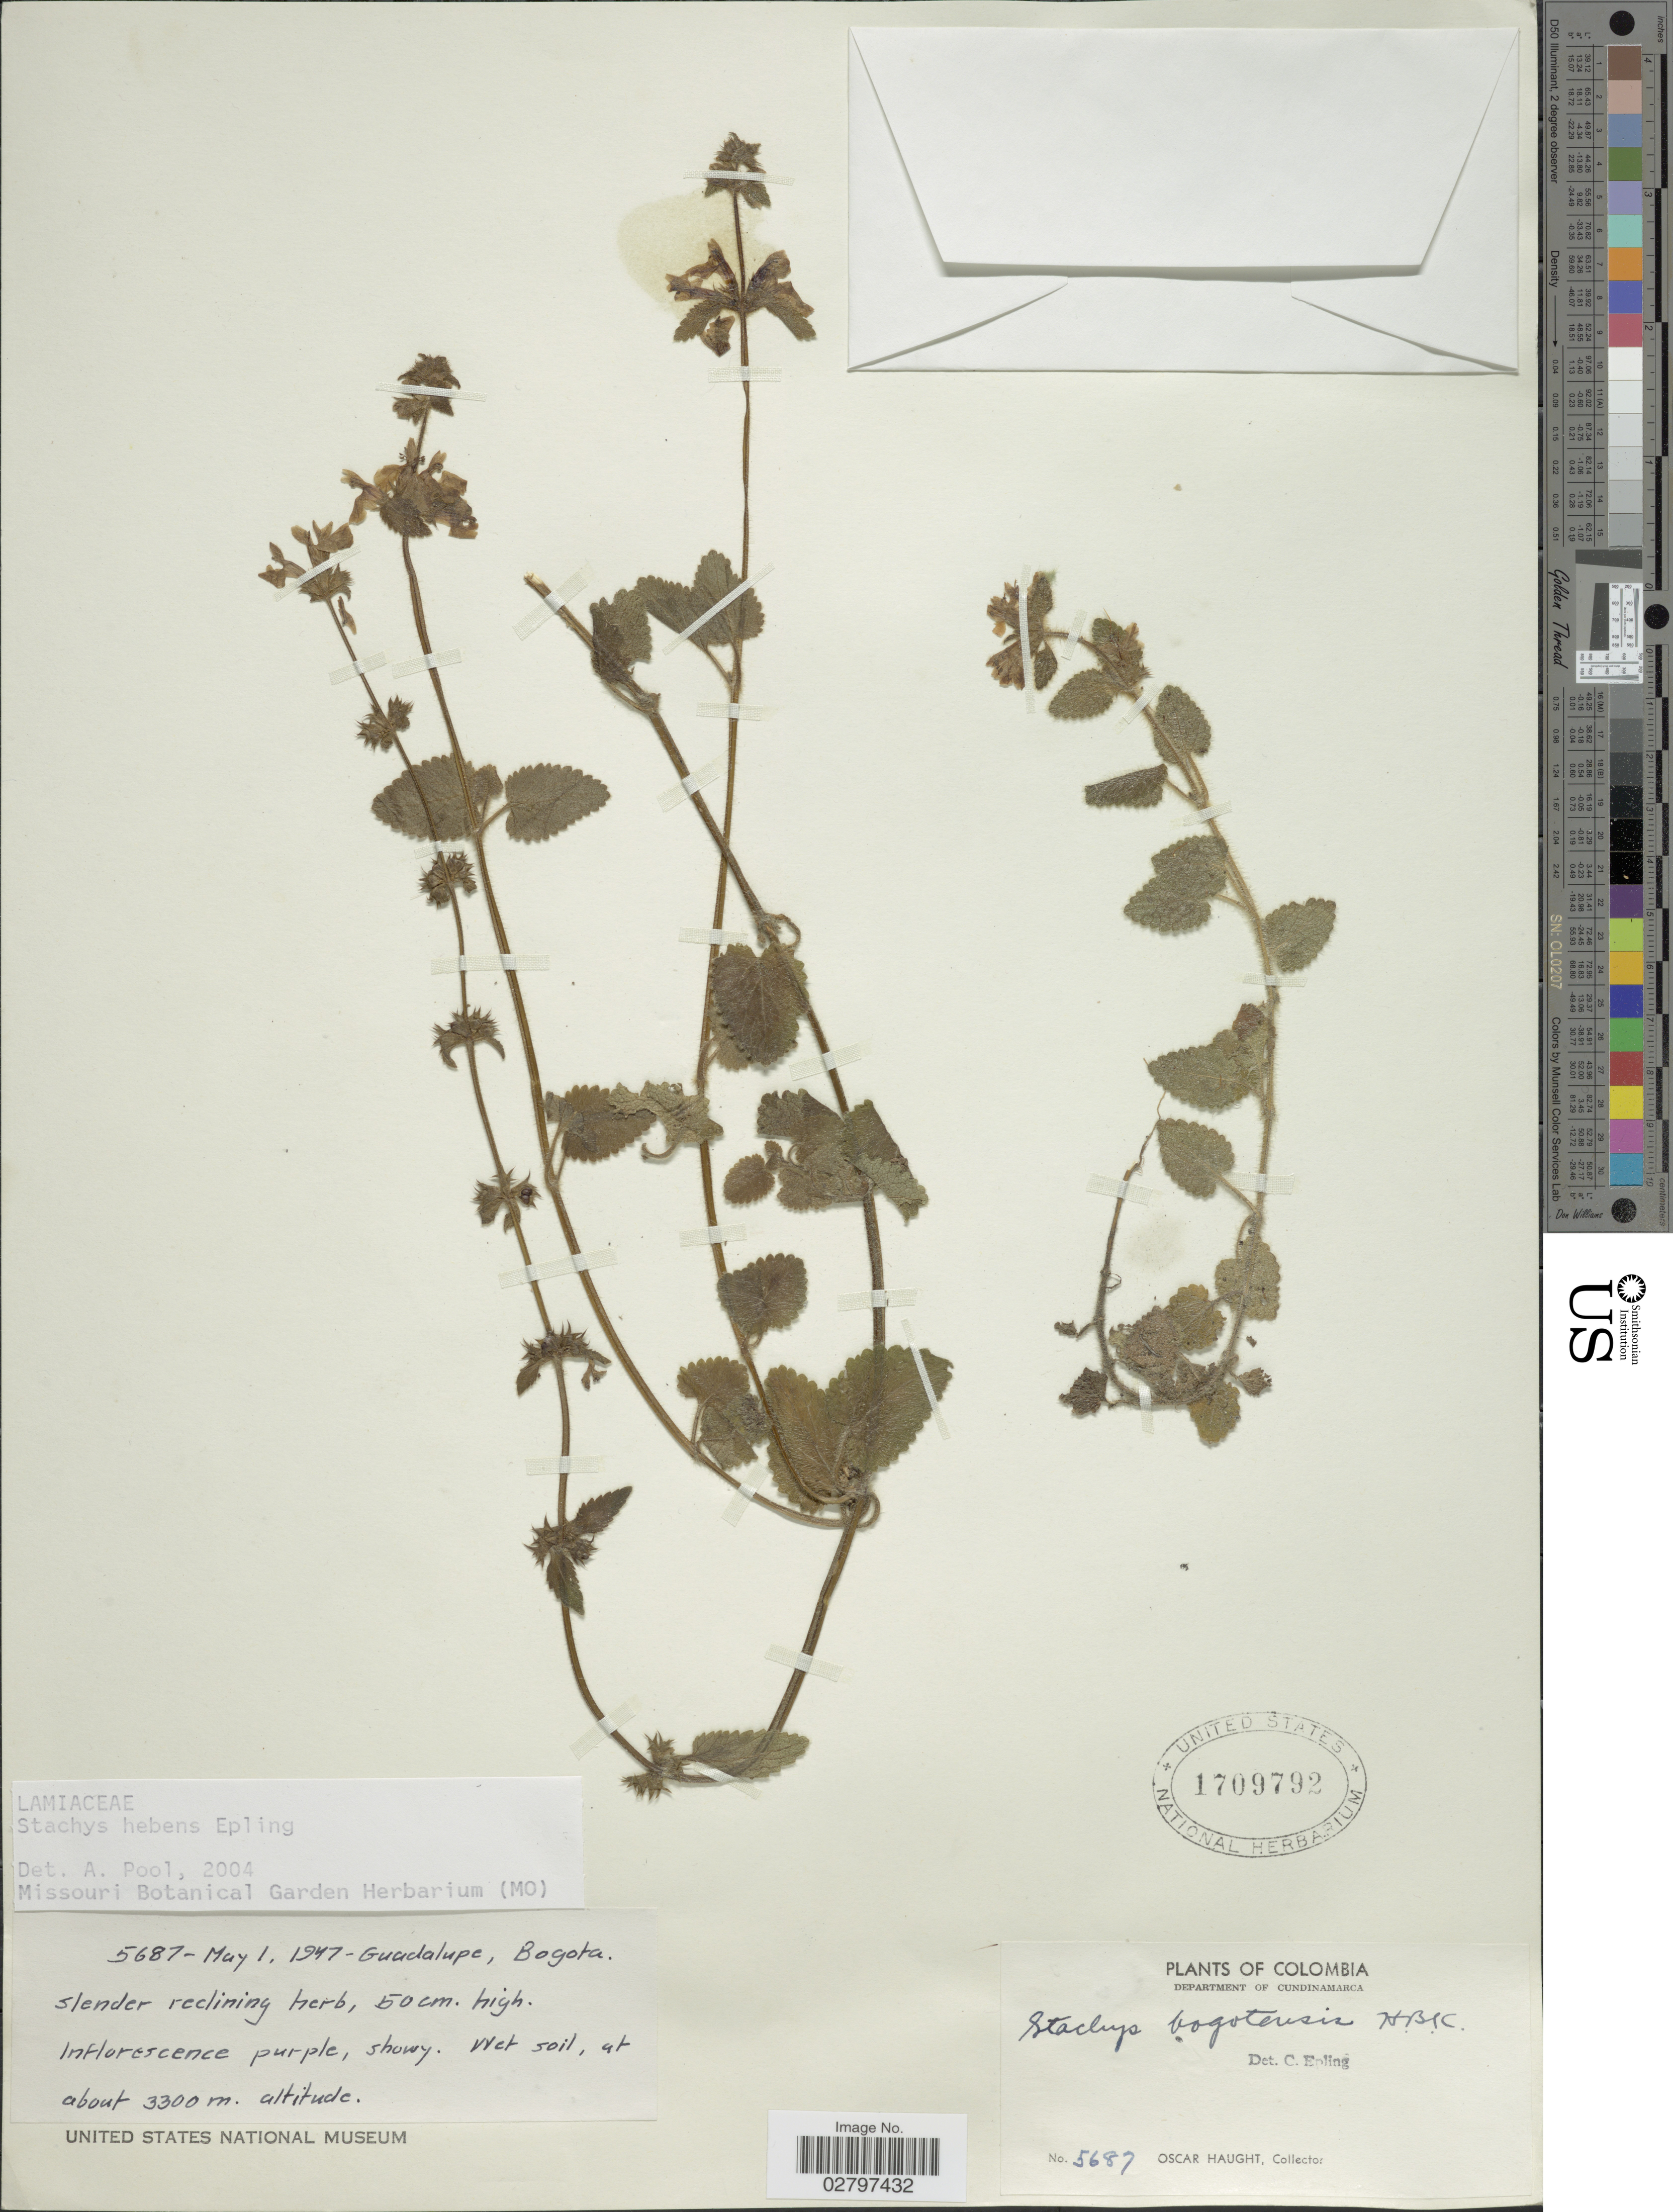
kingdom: Plantae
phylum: Tracheophyta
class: Magnoliopsida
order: Lamiales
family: Lamiaceae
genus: Stachys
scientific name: Stachys hebens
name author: Epling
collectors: O. Haught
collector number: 5687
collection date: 1947-05-01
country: Colombia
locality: Department of Cundinamarca, Guadalupe, Bogota.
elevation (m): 3300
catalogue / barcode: US 1709792